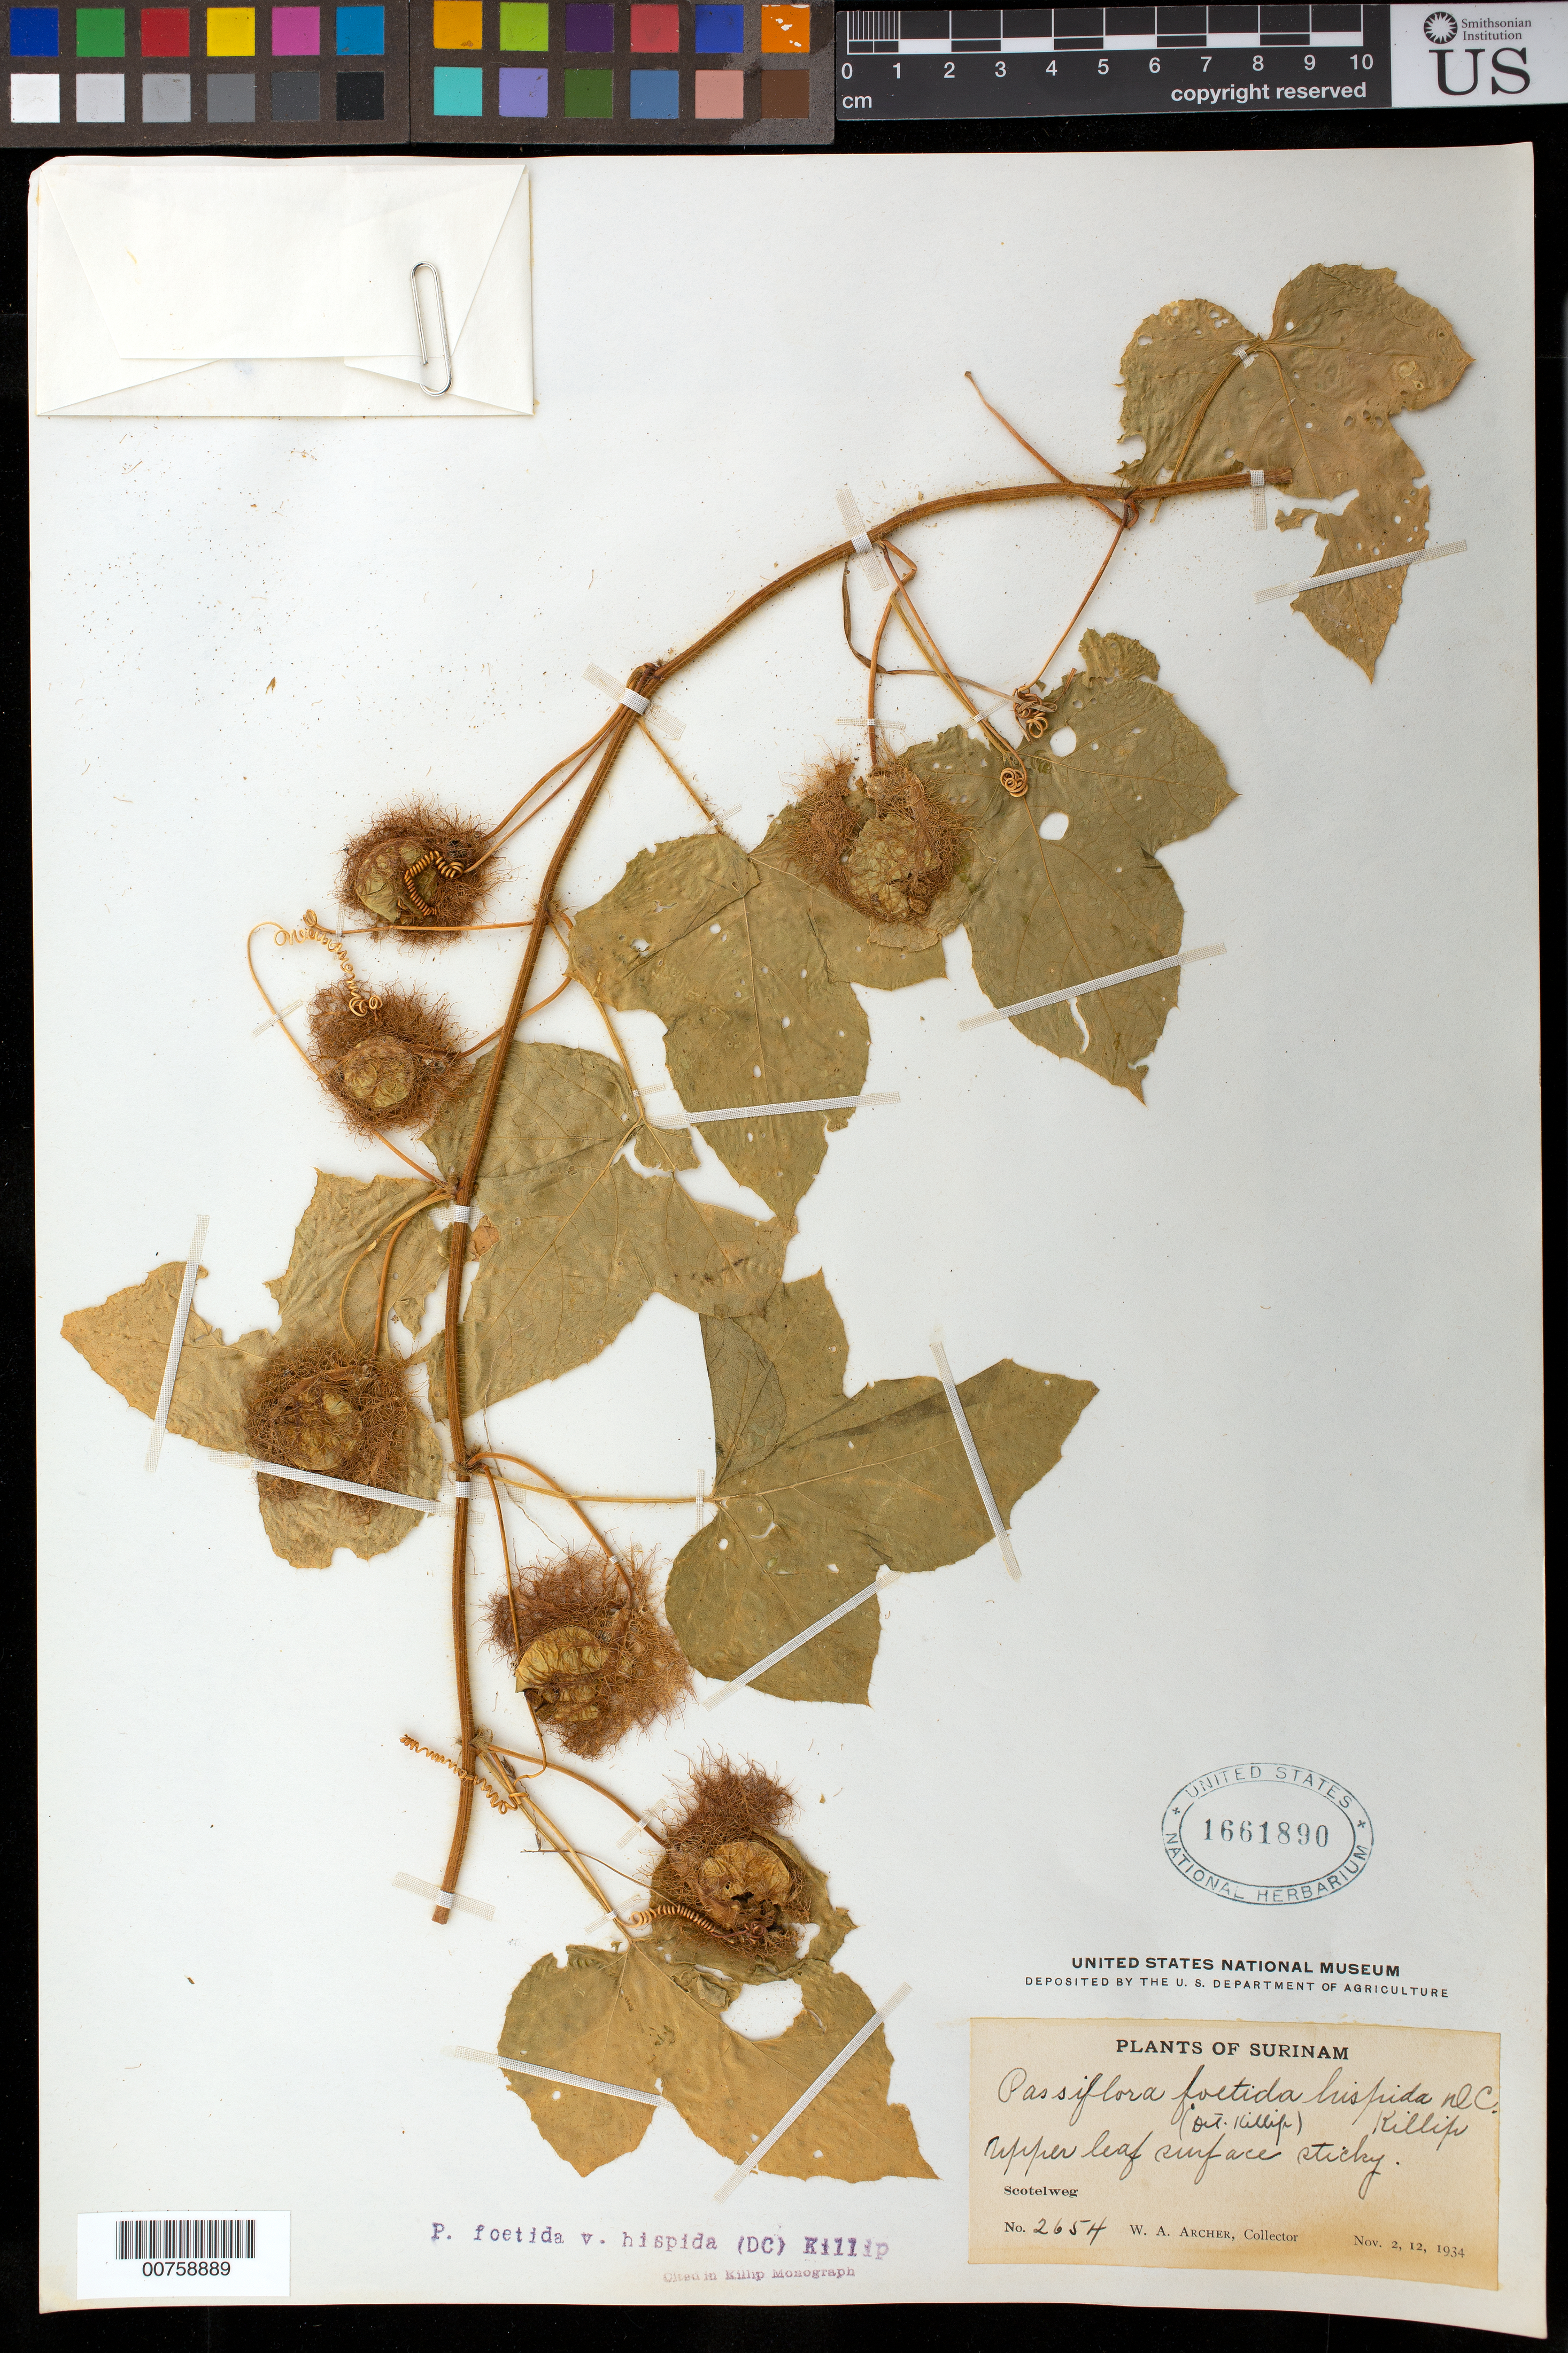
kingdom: Plantae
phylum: Tracheophyta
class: Magnoliopsida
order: Malpighiales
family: Passifloraceae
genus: Passiflora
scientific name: Passiflora foetida var. hispida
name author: (DC. ex Triana & Planch.) Killip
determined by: Feuillet, C.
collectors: W. A. Archer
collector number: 2654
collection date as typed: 2-Nov-34 or 12-Nov-34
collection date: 1934-11-02 or 1934-11-12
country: Suriname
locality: Scotelweg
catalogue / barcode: US 1661890